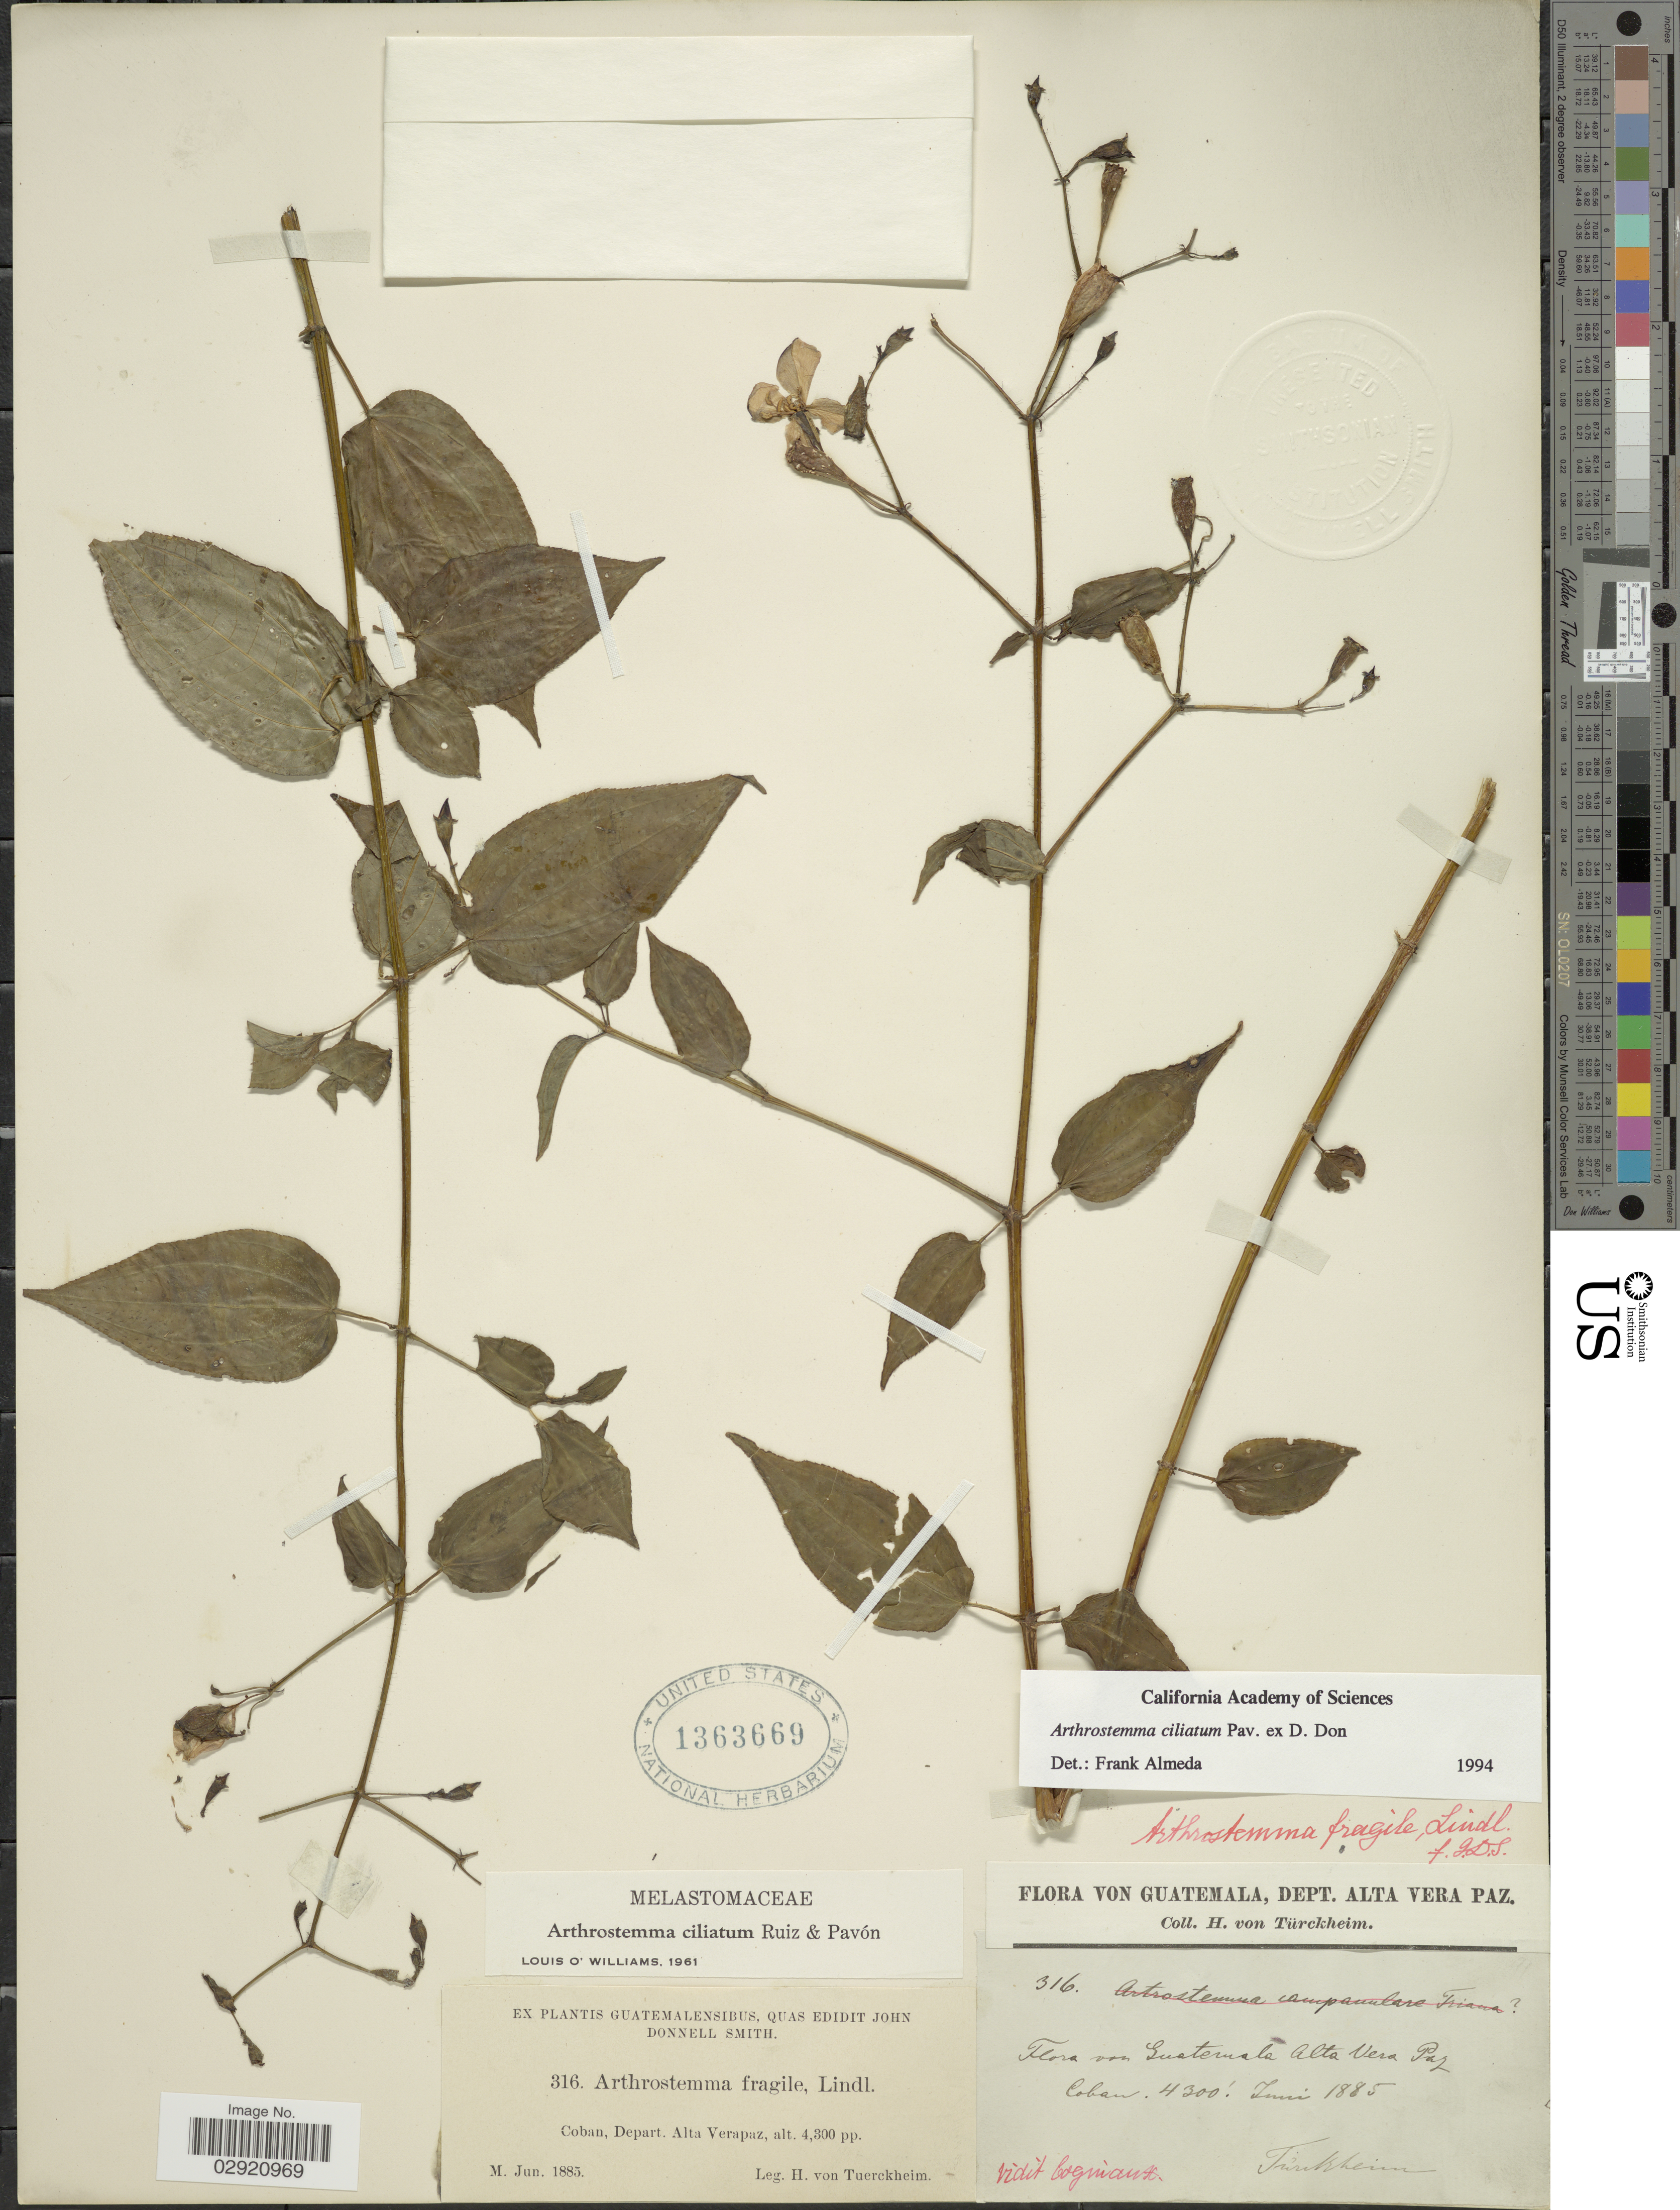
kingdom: Plantae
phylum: Tracheophyta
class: Magnoliopsida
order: Myrtales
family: Melastomataceae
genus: Arthrostemma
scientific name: Arthrostemma ciliatum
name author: Pav. ex D. Don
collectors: H. von Türckheim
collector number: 316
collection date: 1885-06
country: Guatemala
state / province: Alta Verapaz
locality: Coban, Depart. Alta Verapaz.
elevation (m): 1311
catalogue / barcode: US 1363669